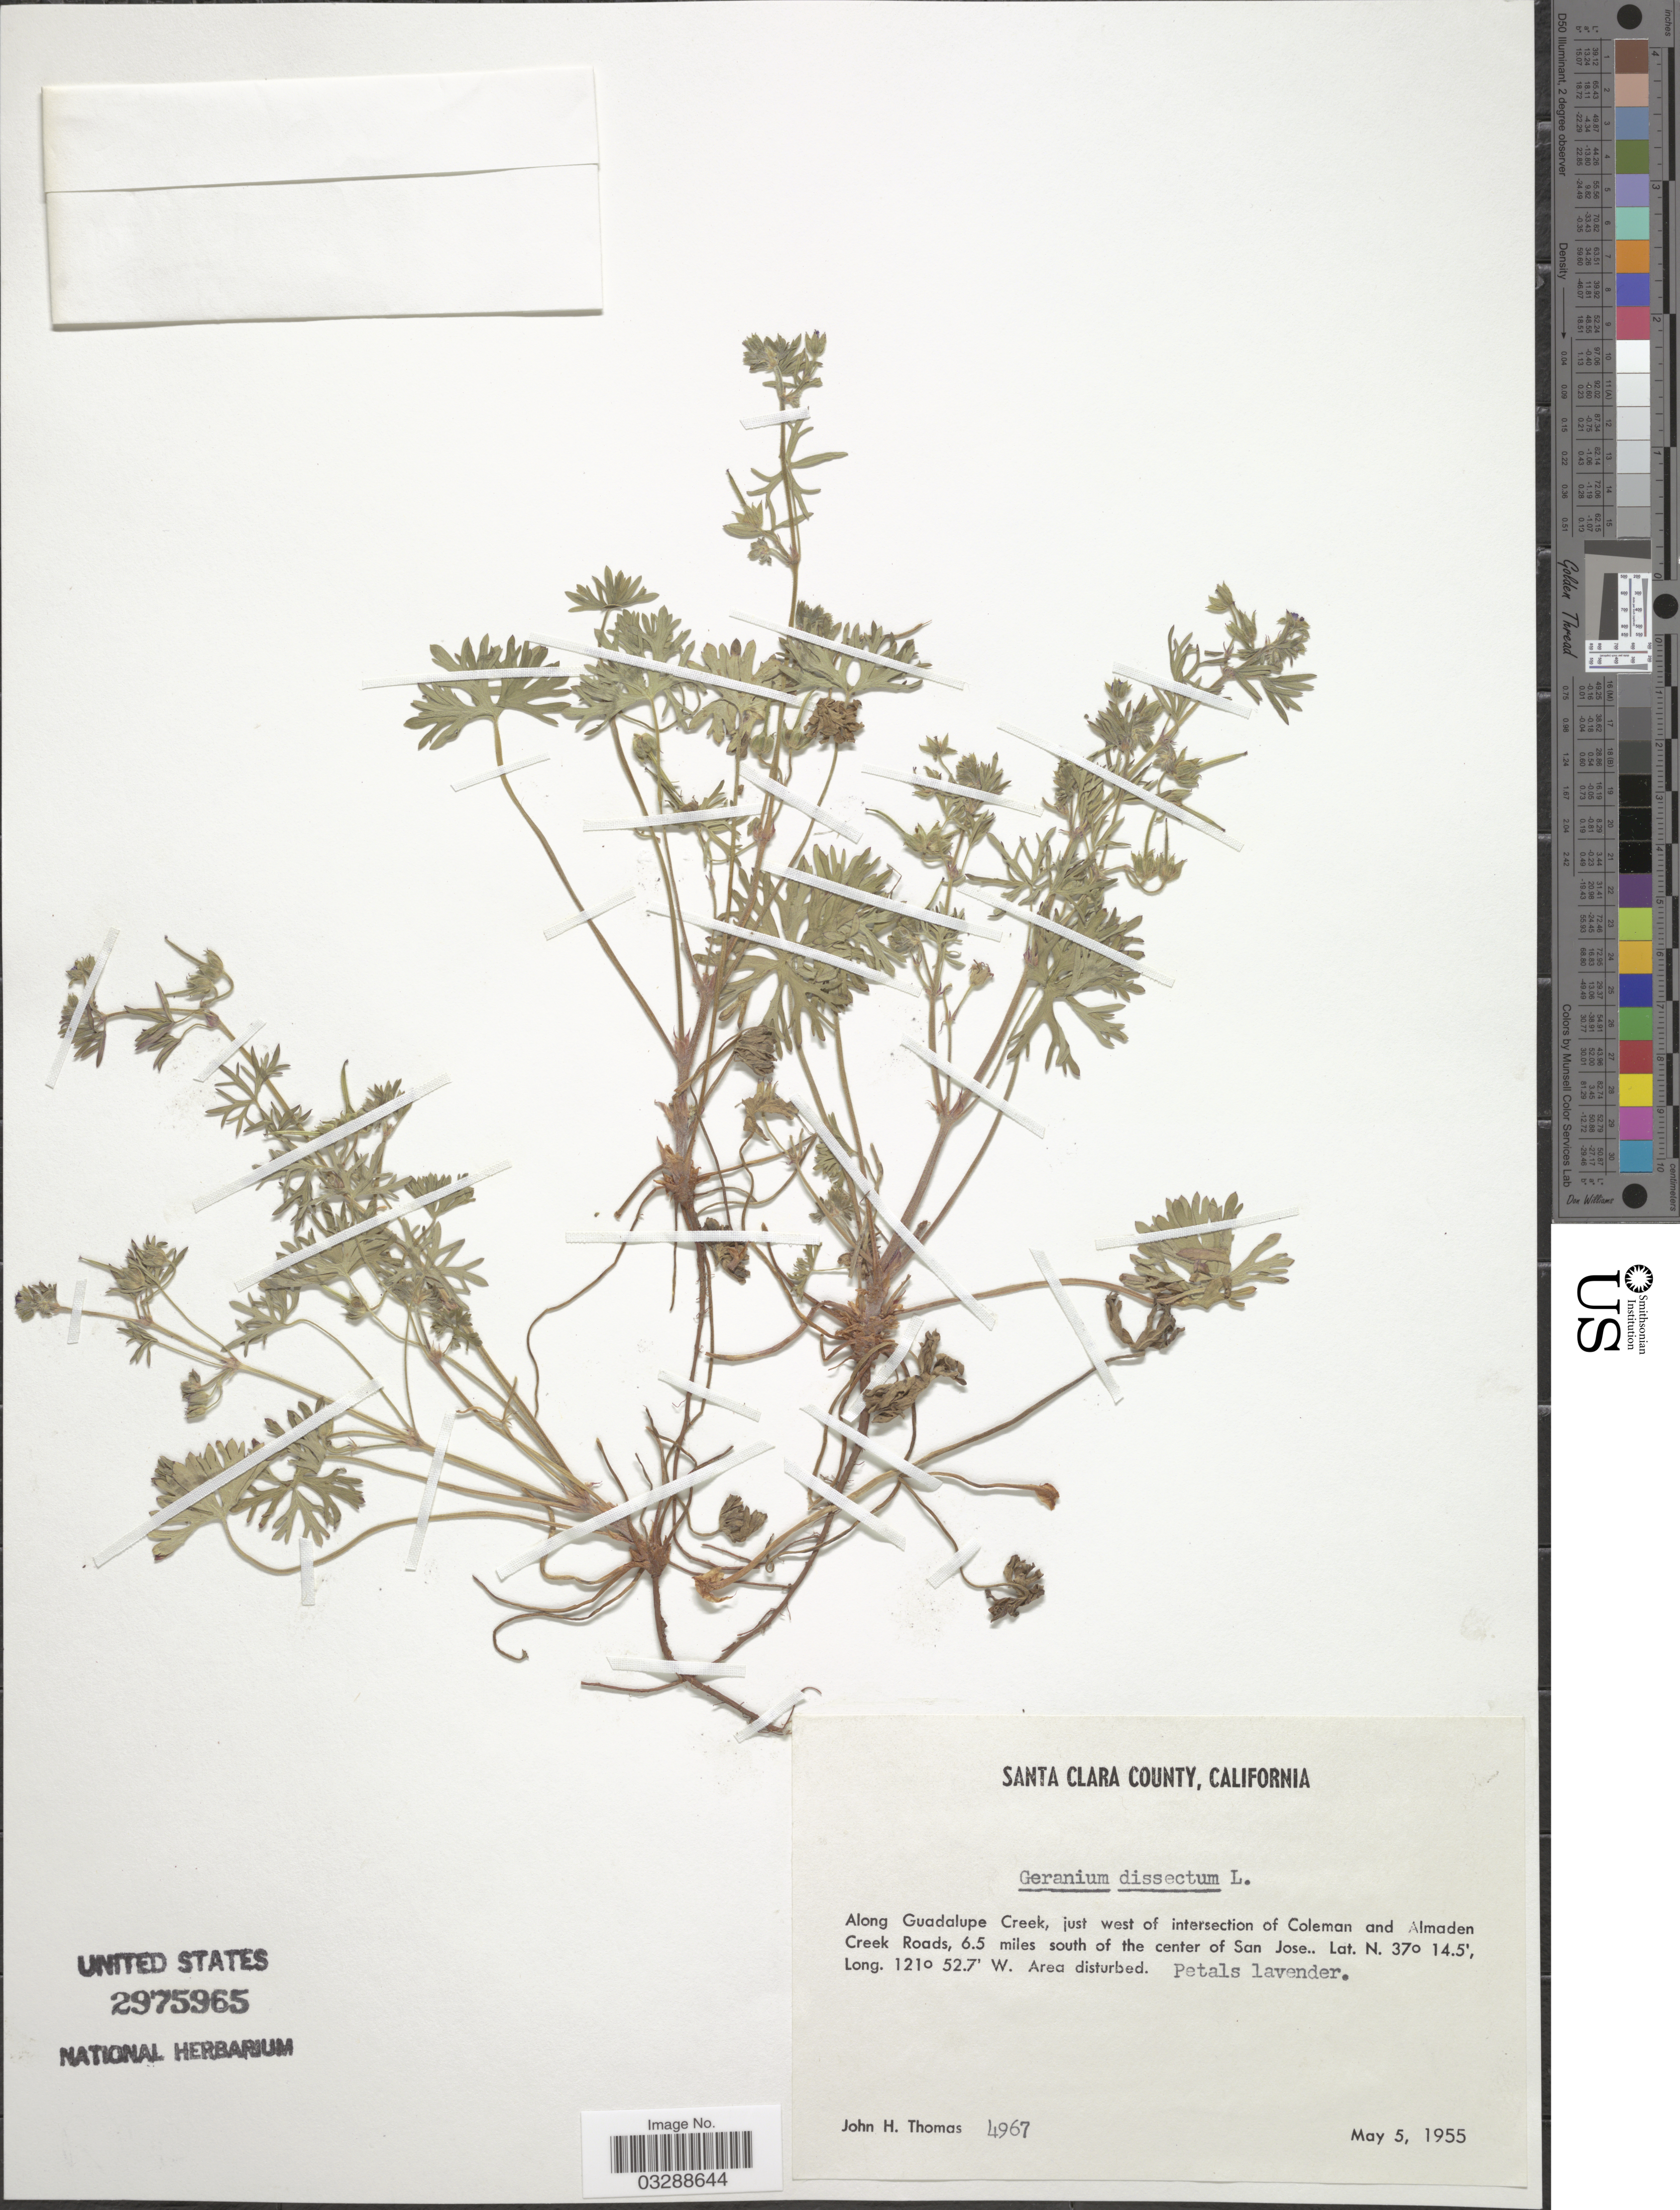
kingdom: Plantae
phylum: Tracheophyta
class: Magnoliopsida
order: Geraniales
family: Geraniaceae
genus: Geranium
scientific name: Geranium dissectum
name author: L.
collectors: J. H. Thomas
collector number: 4967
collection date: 1955-05-05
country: United States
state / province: California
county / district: Santa Clara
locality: Santa Clara County, Along Guadalupe Creek, just west of intersection of Coleman and Almaden Creek Roads, 6.5 miles south of the center of San Jose.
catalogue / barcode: US 2975965